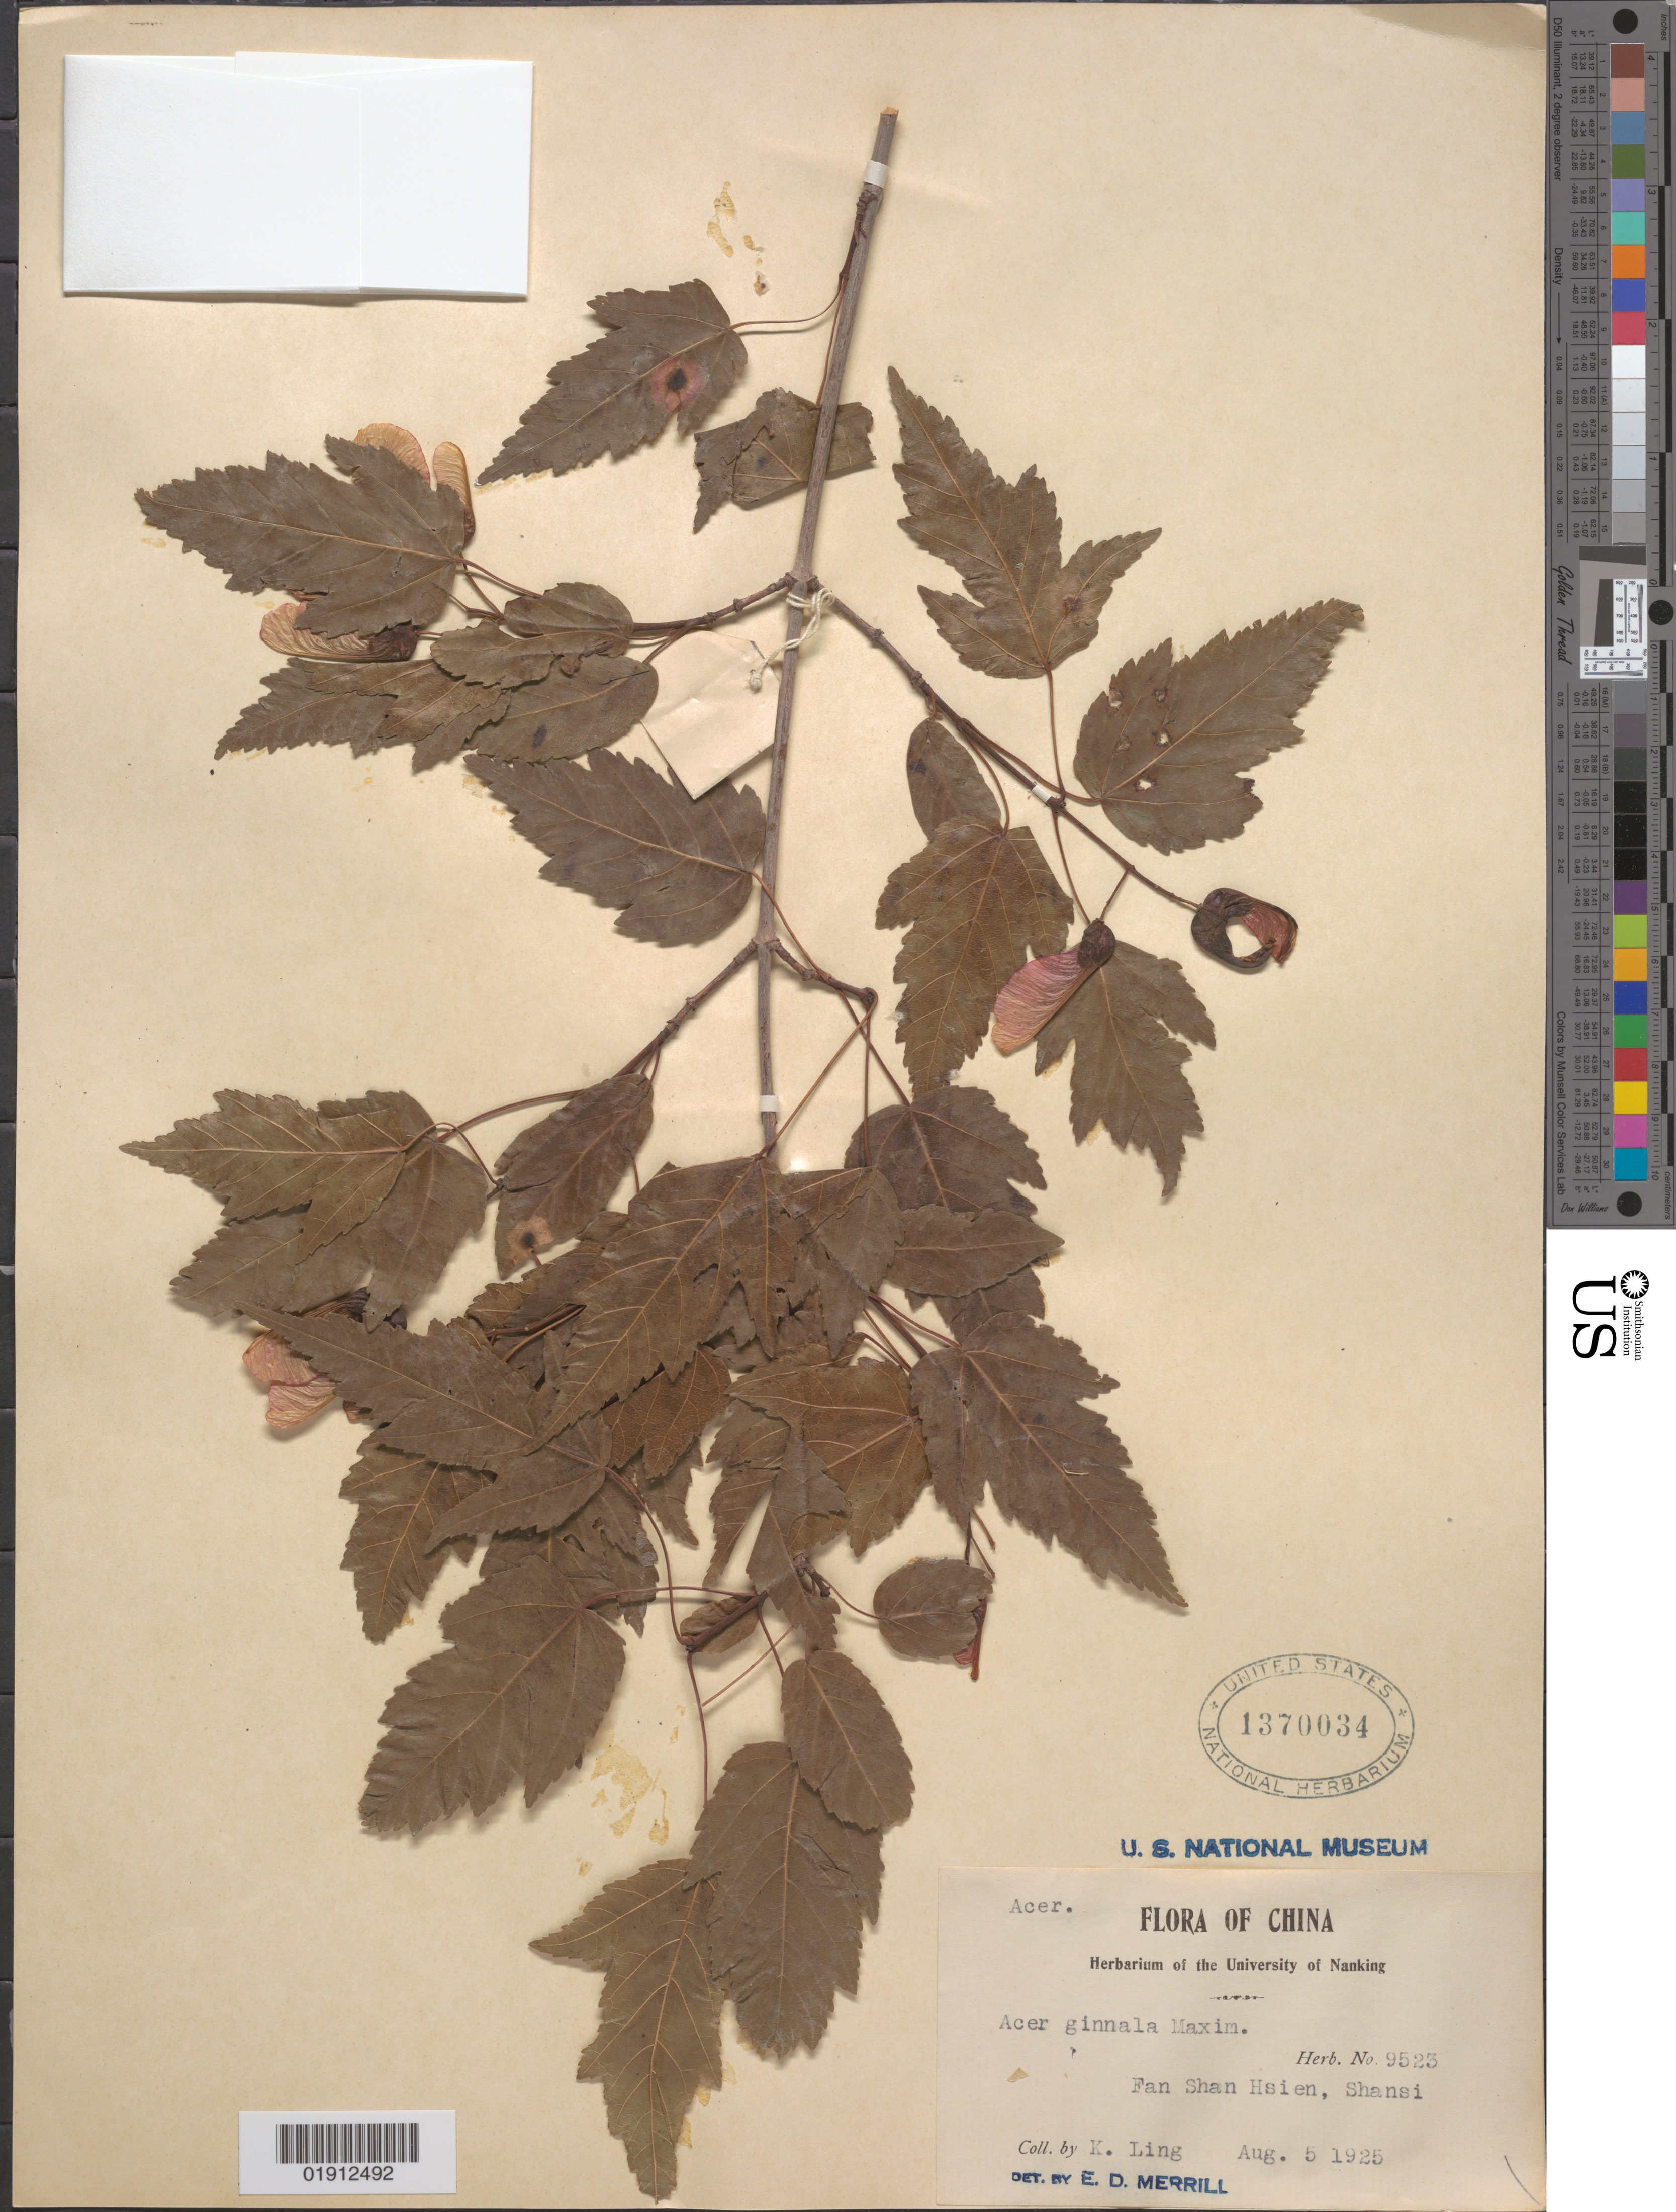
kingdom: Plantae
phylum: Tracheophyta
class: Magnoliopsida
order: Sapindales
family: Sapindaceae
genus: Acer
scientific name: Acer ginnala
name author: Maxim.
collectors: K. Ling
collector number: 9523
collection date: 1925-08-05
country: China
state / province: Shanxi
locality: Shansi [Shanxi], Fan Shan Hsien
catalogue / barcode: US 1370034